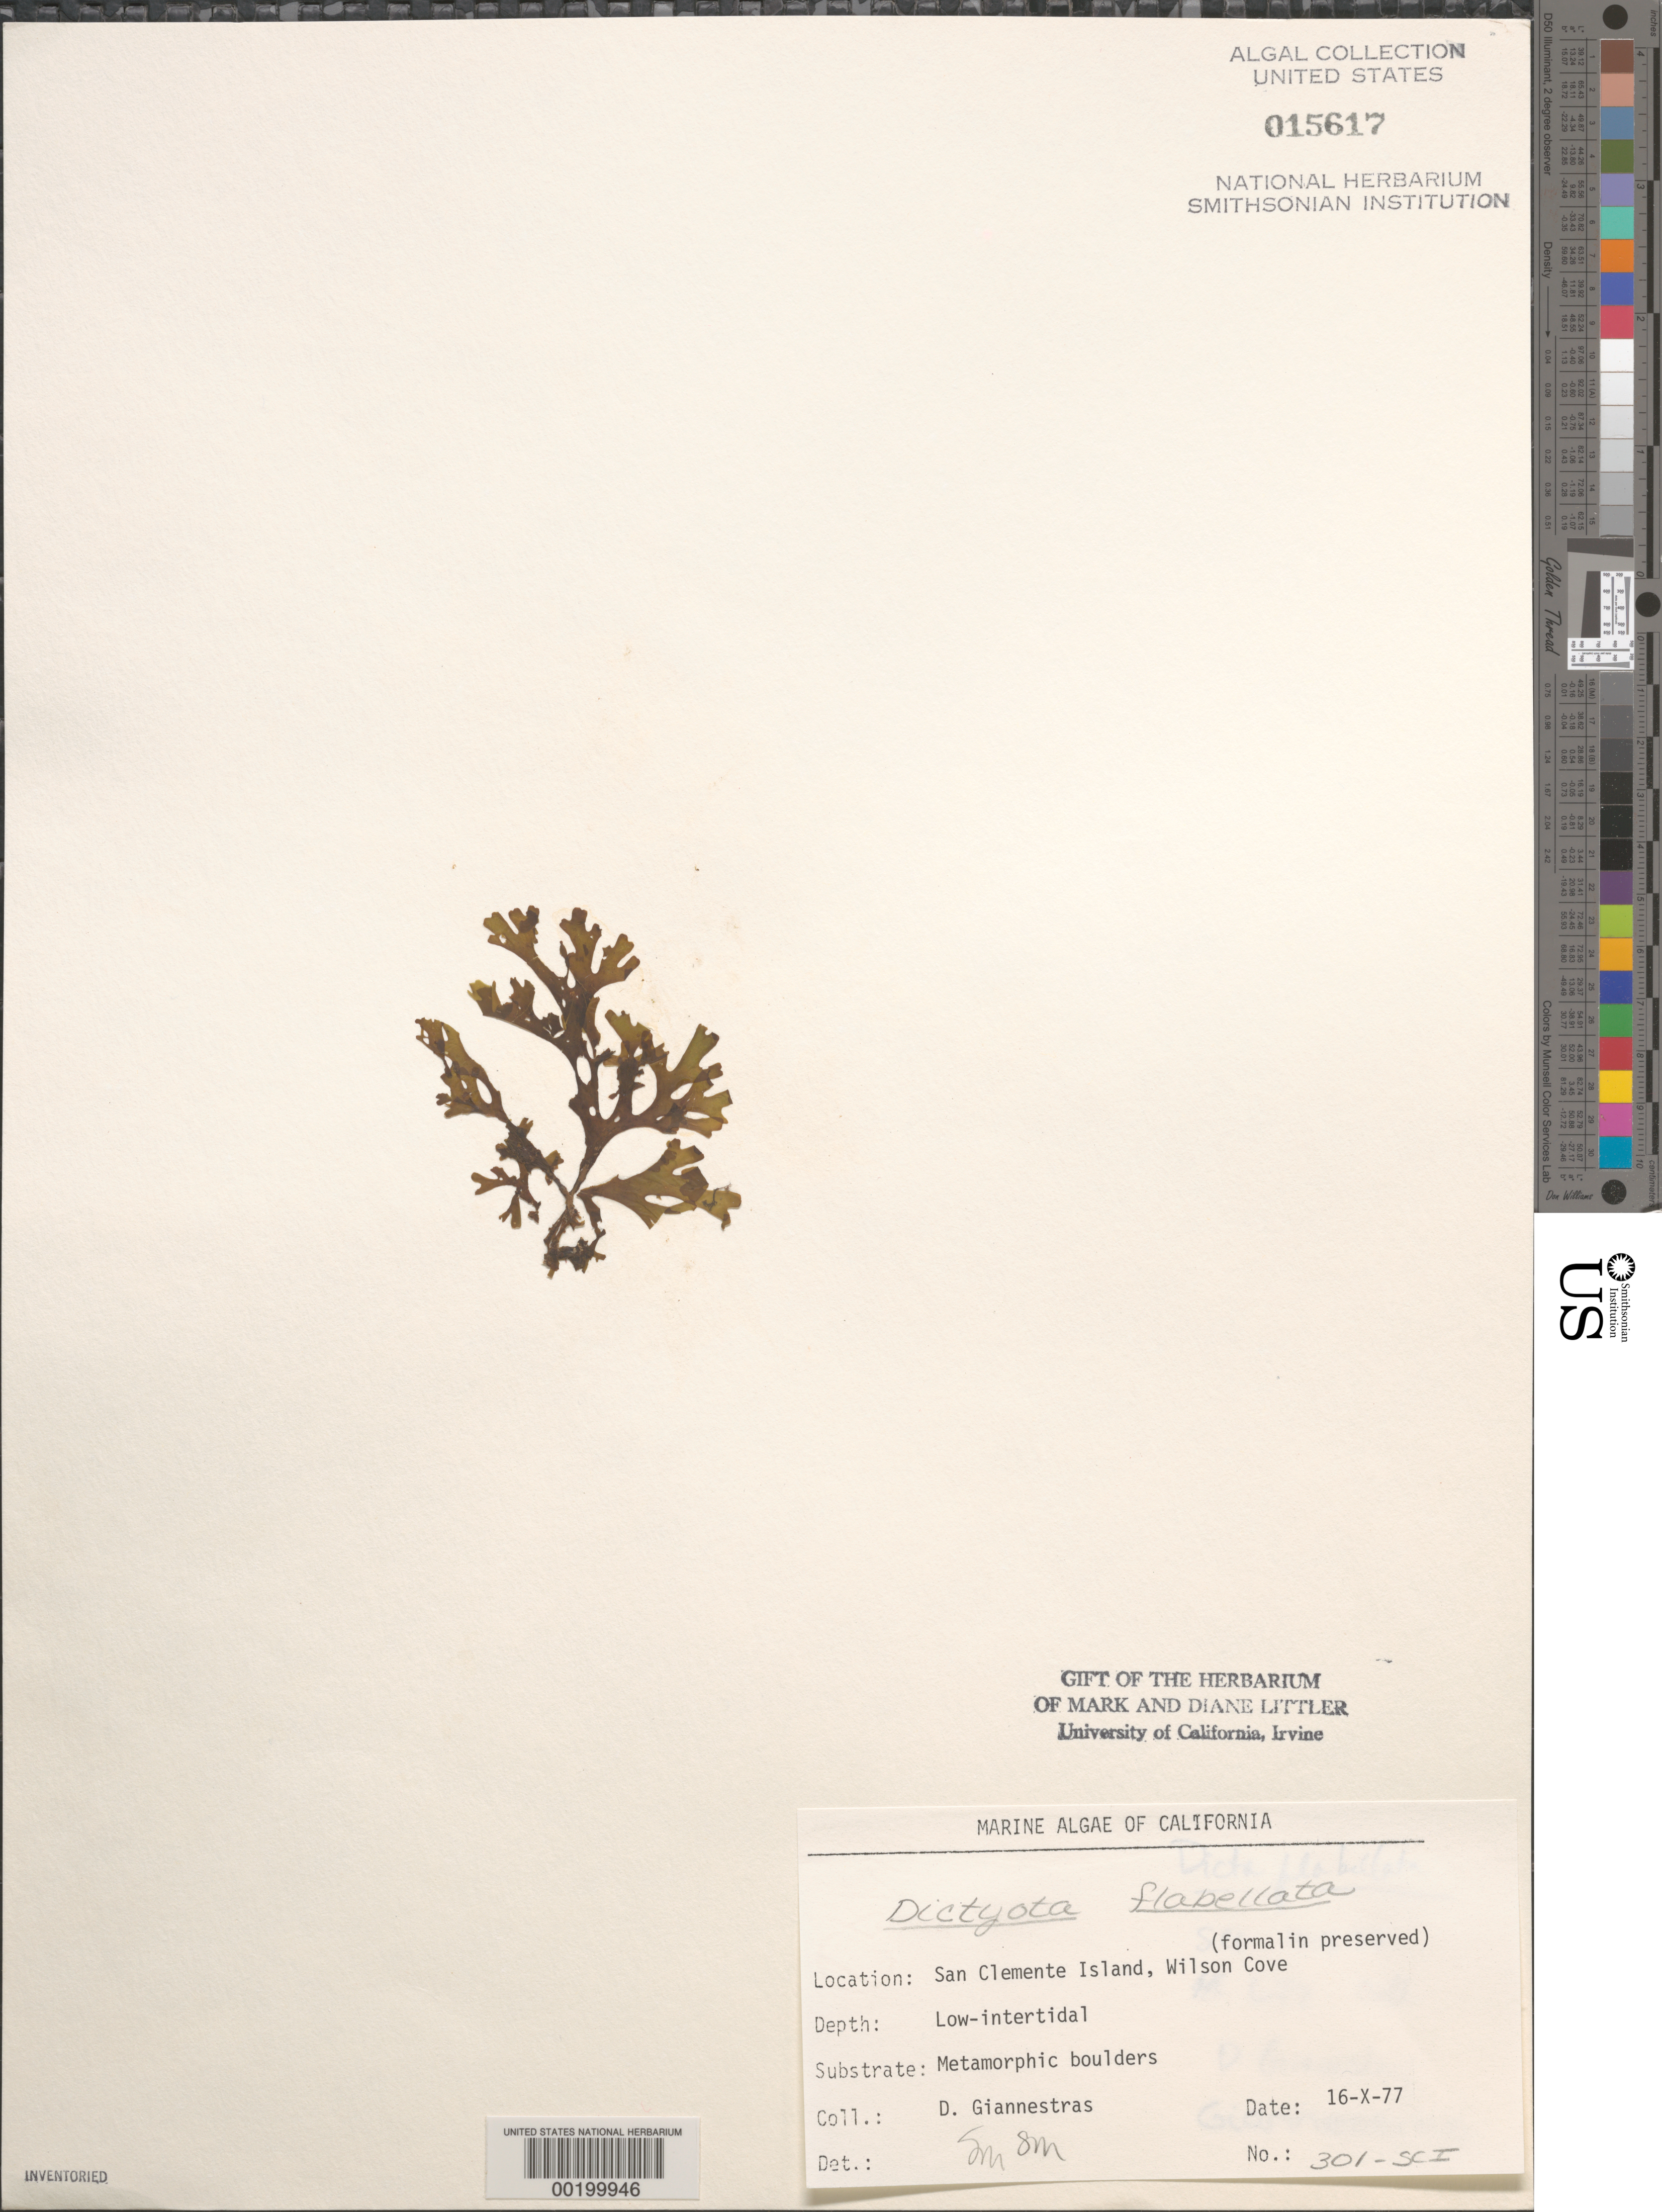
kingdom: Chromista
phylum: Ochrophyta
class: Phaeophyceae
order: Dictyotales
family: Dictyotaceae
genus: Dictyota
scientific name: Dictyota flabellata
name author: (Collins) Setch. & N.L. Gardner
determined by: Murray, S. N.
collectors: D. Giannestras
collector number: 301-sci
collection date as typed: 16 Oct 1977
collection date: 1977-10-16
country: United States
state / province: California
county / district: Los Angeles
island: San Clemente Island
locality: Wilson Cove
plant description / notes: BLM-SOCALBIGHT Rocky Intertidal Survey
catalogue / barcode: US 15617